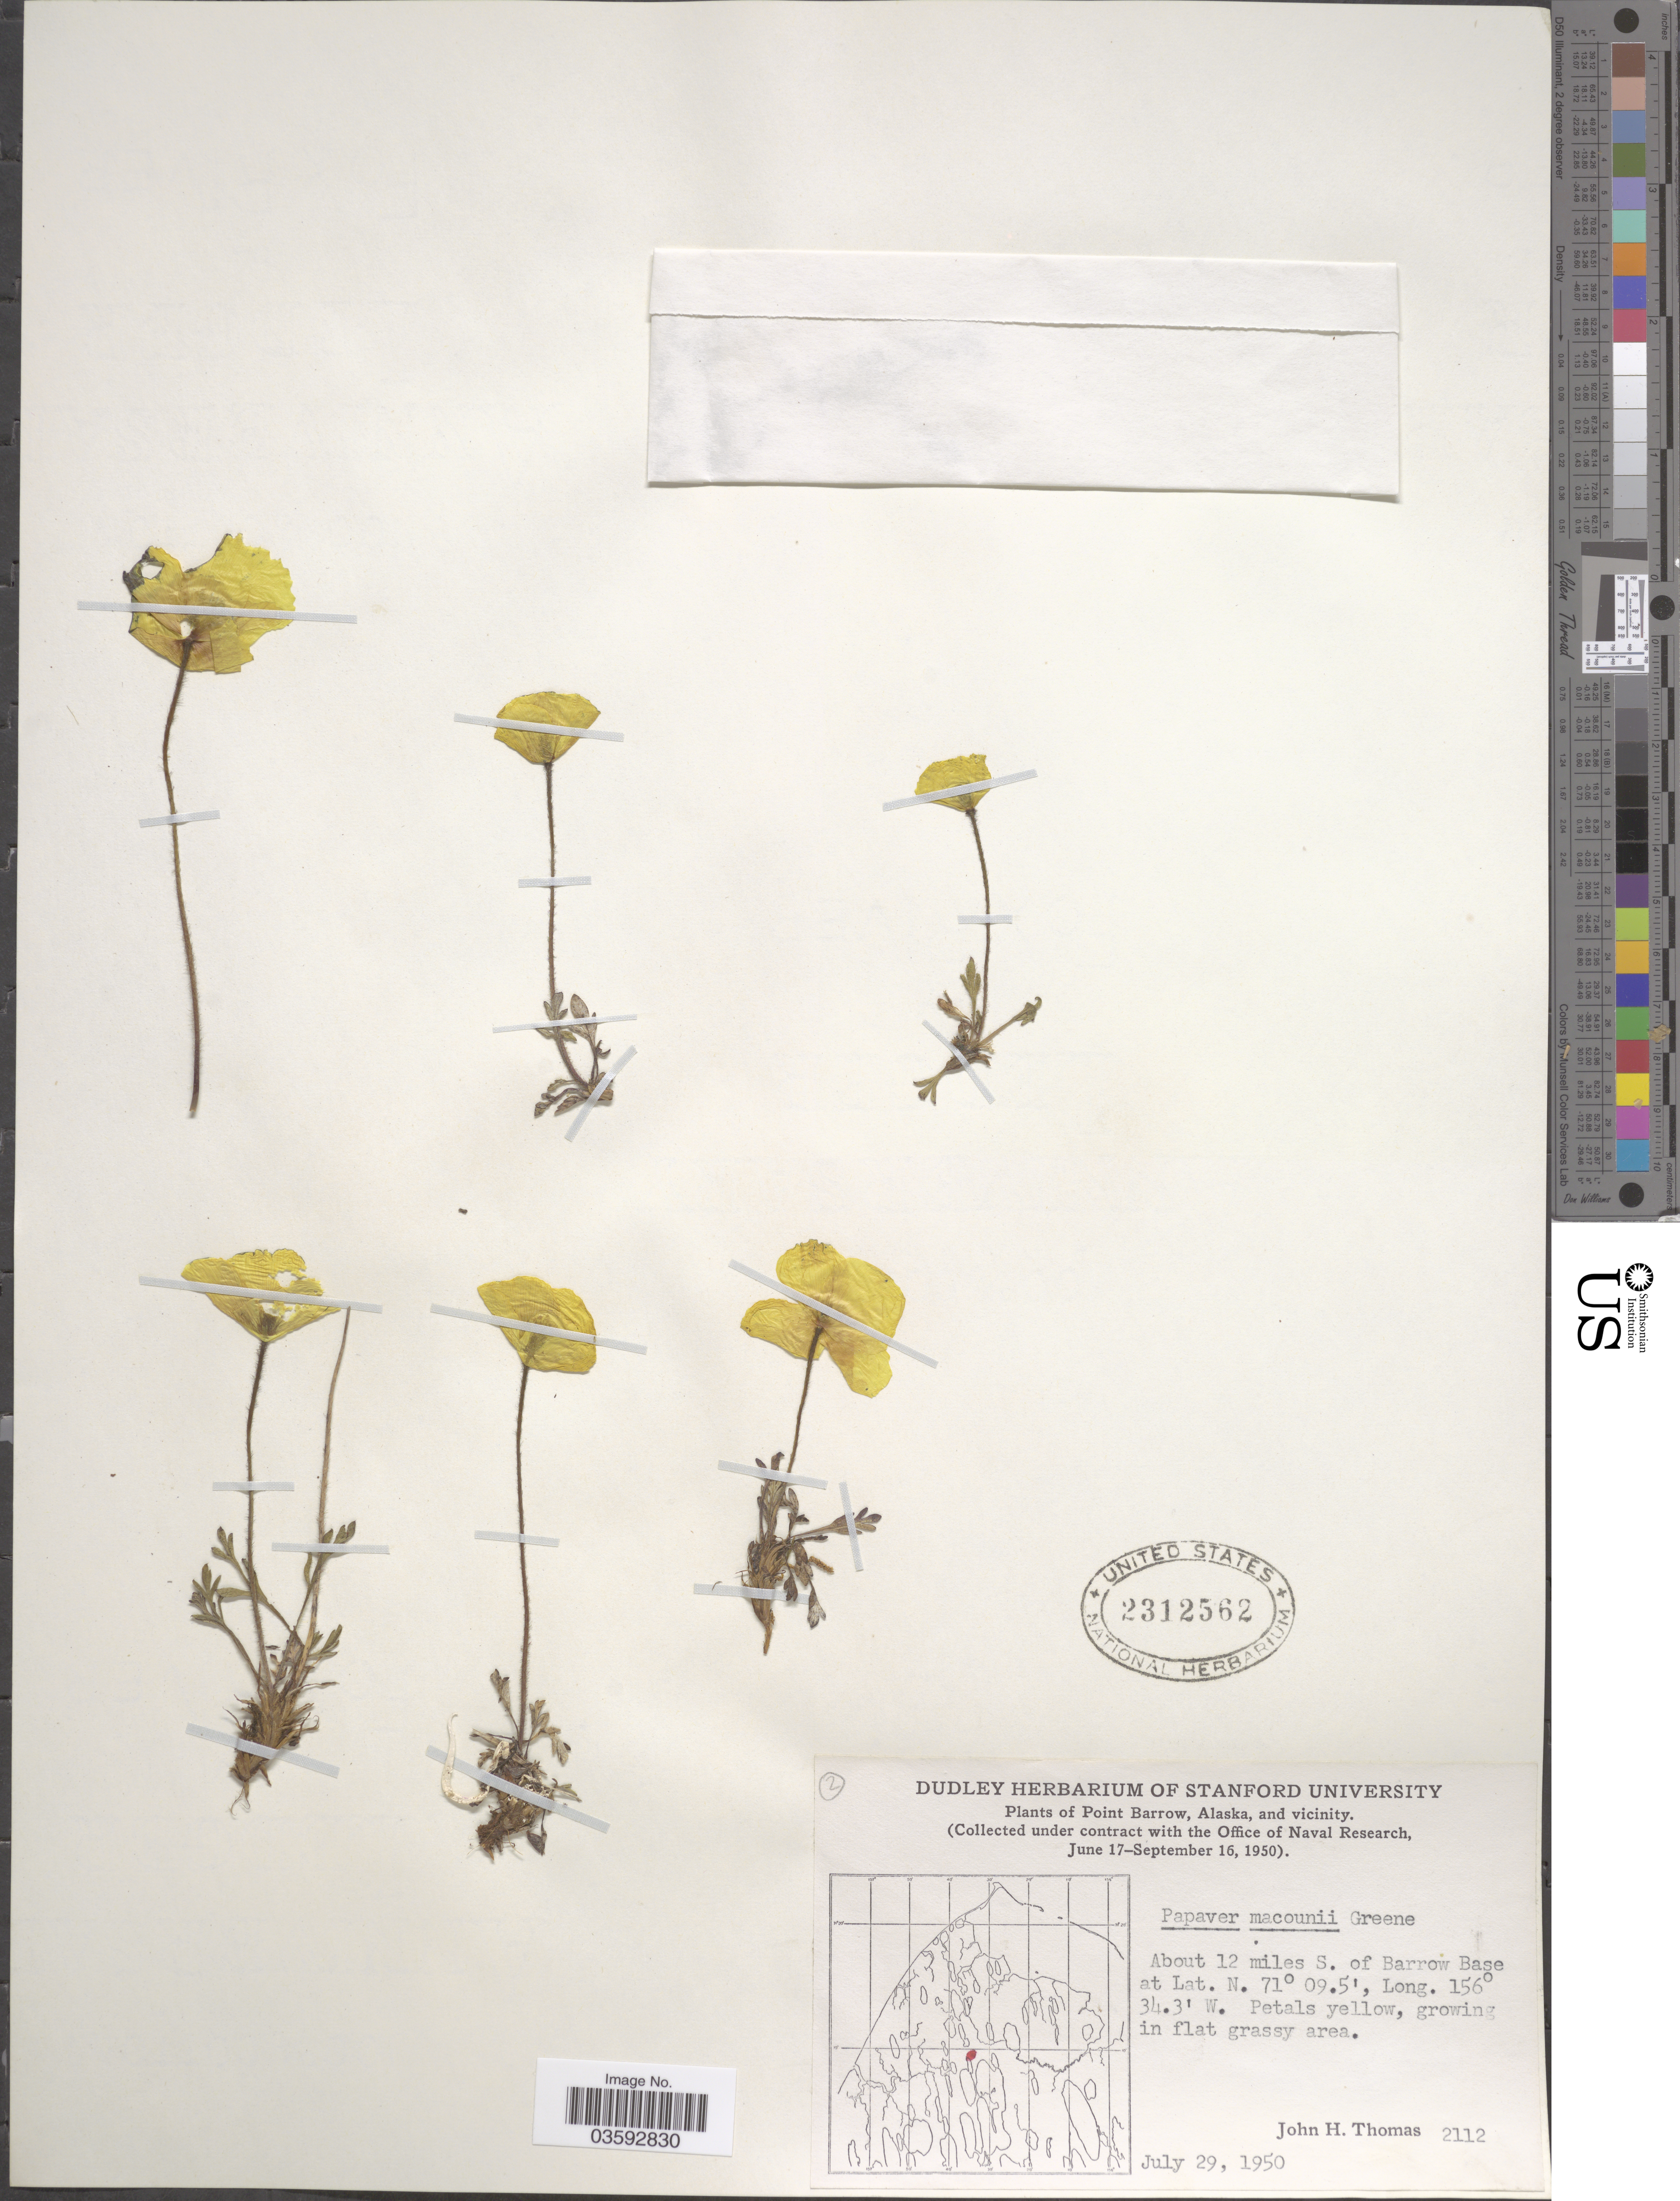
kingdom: Plantae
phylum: Tracheophyta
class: Magnoliopsida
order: Ranunculales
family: Papaveraceae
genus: Papaver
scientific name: Papaver macounii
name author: Greene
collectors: J. H. Thomas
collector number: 2112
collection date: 1950-07-29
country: United States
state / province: Alaska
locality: Point Barrow, and vicinity. About 12 miles S. of Barrow Base.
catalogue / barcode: US 2312562